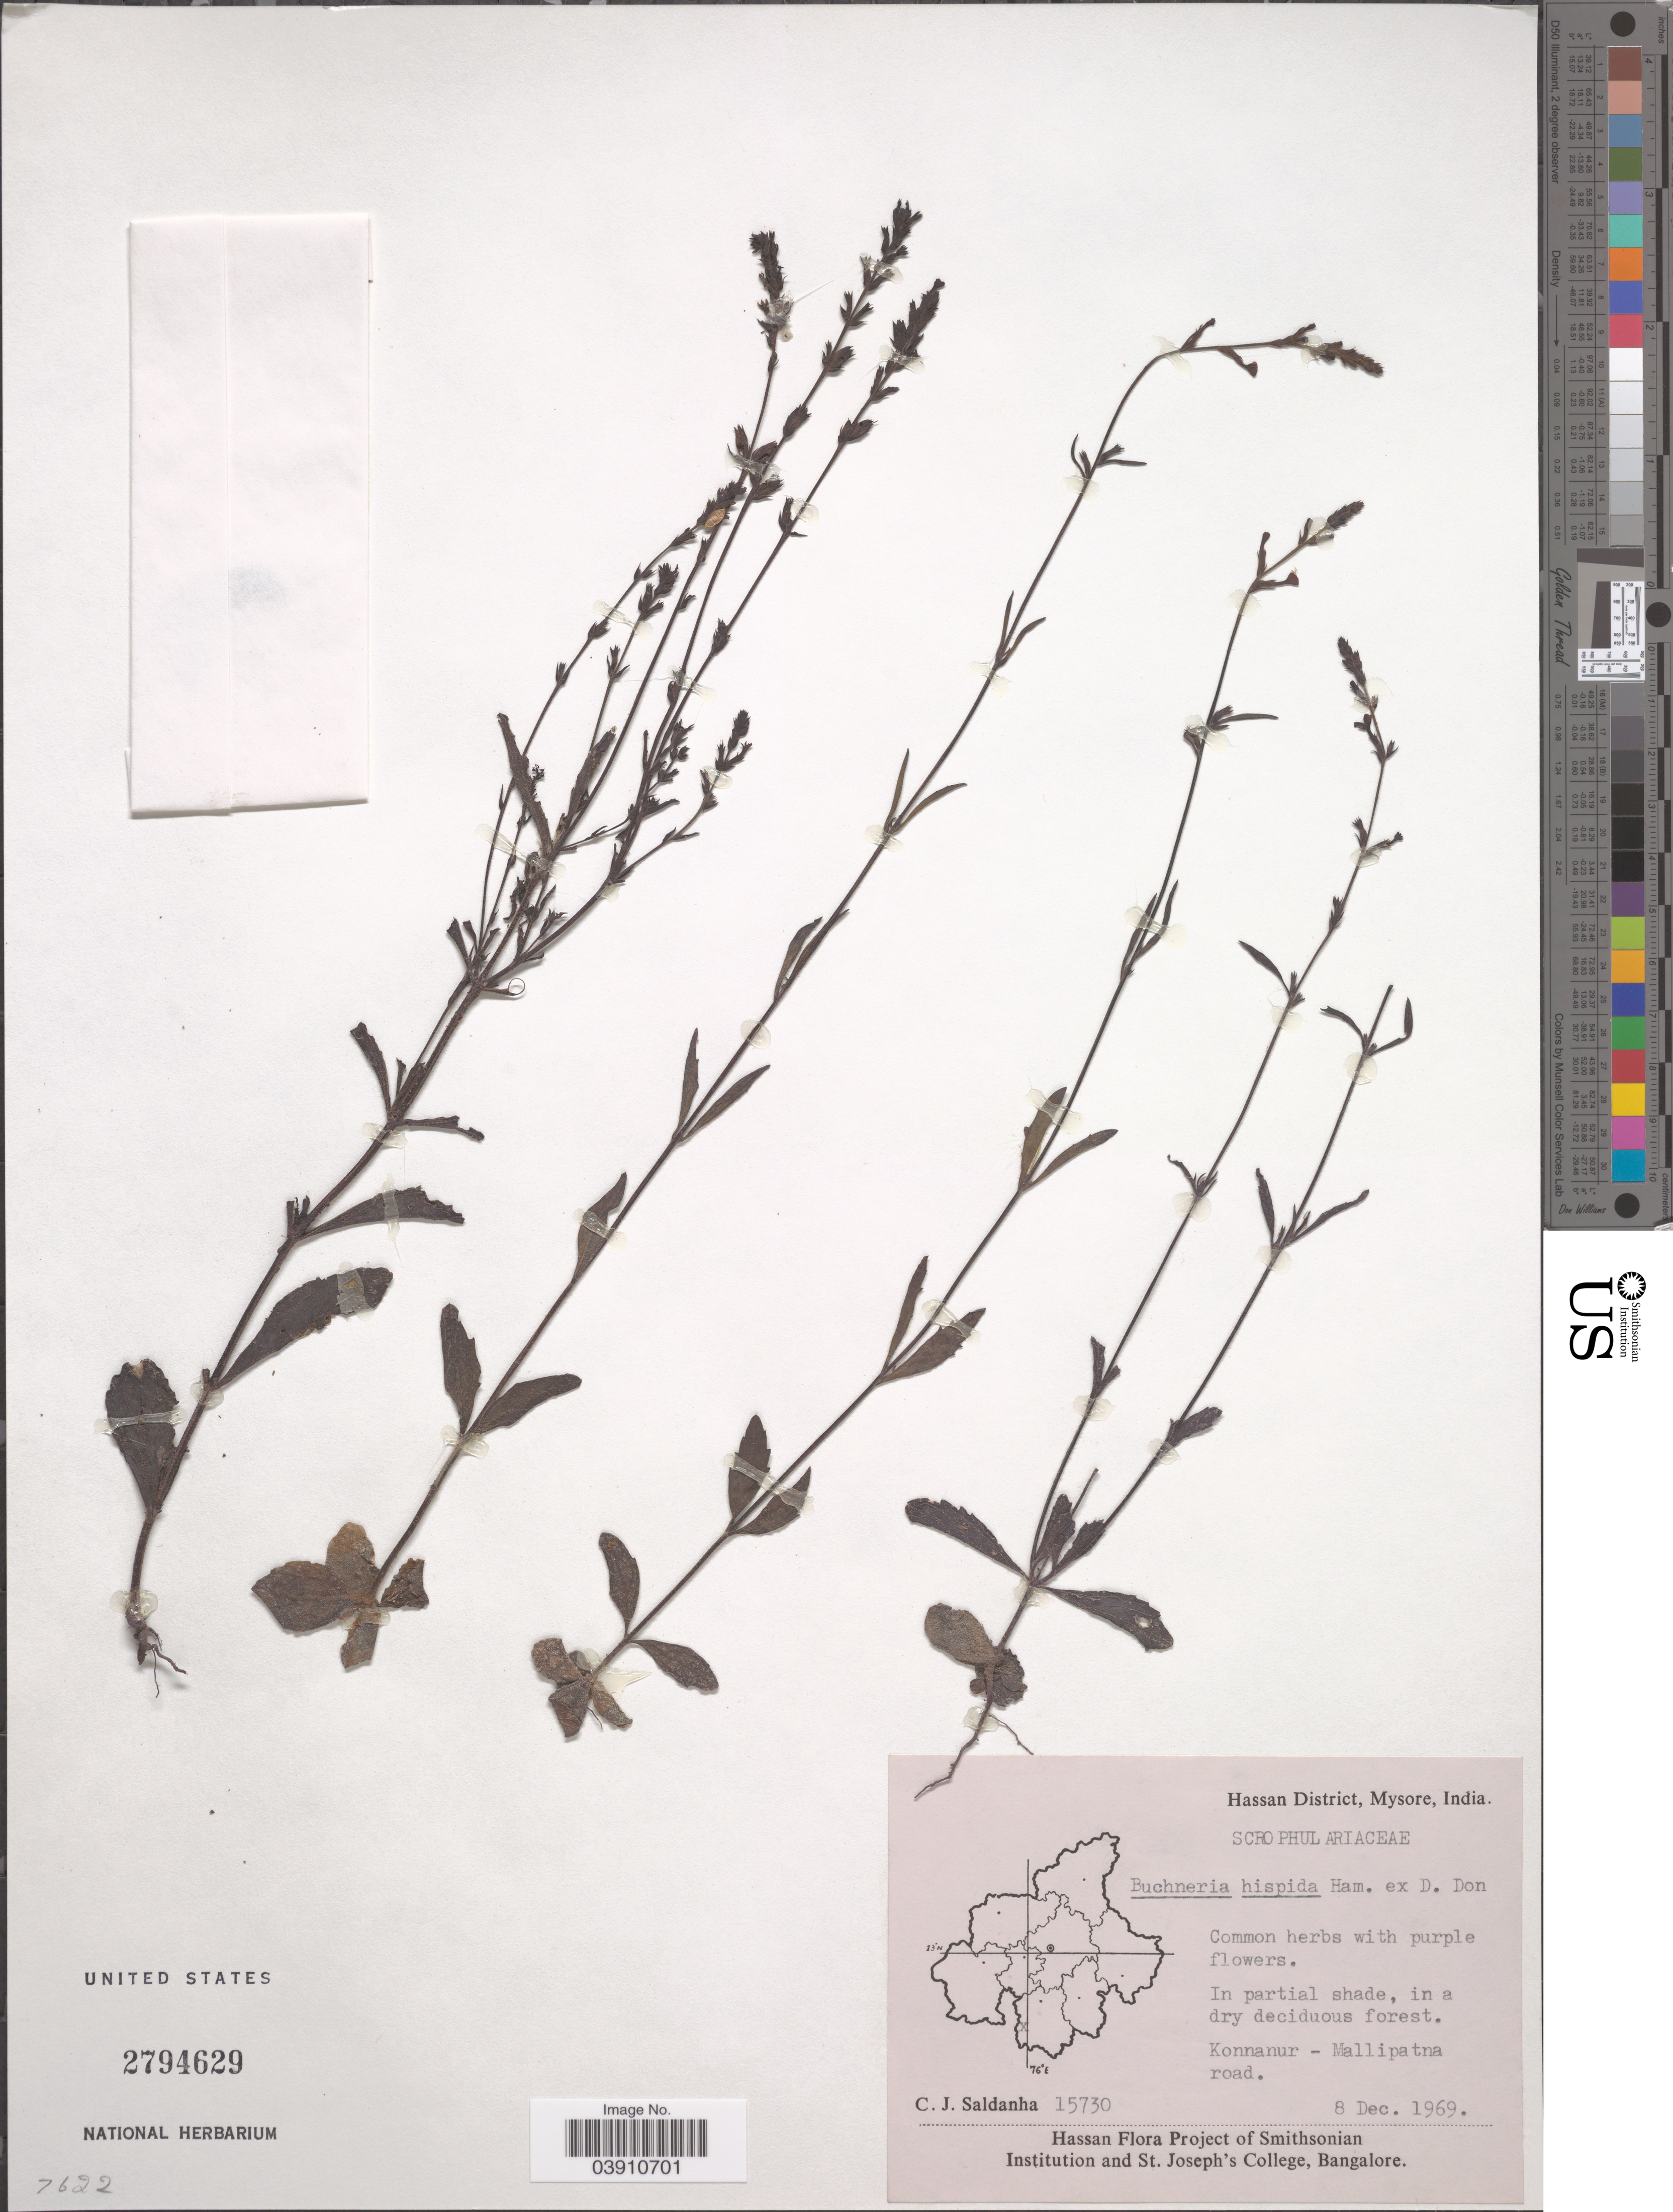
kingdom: Plantae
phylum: Tracheophyta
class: Magnoliopsida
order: Lamiales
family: Orobanchaceae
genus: Buchnera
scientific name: Buchnera hispida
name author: Buch.-Ham. ex D. Don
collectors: C. J. Saldanha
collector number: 15730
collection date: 1969-12-08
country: India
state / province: Karnataka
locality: Hassan District, Mysore. Konnanur - Mallipatna road.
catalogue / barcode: US 2794629